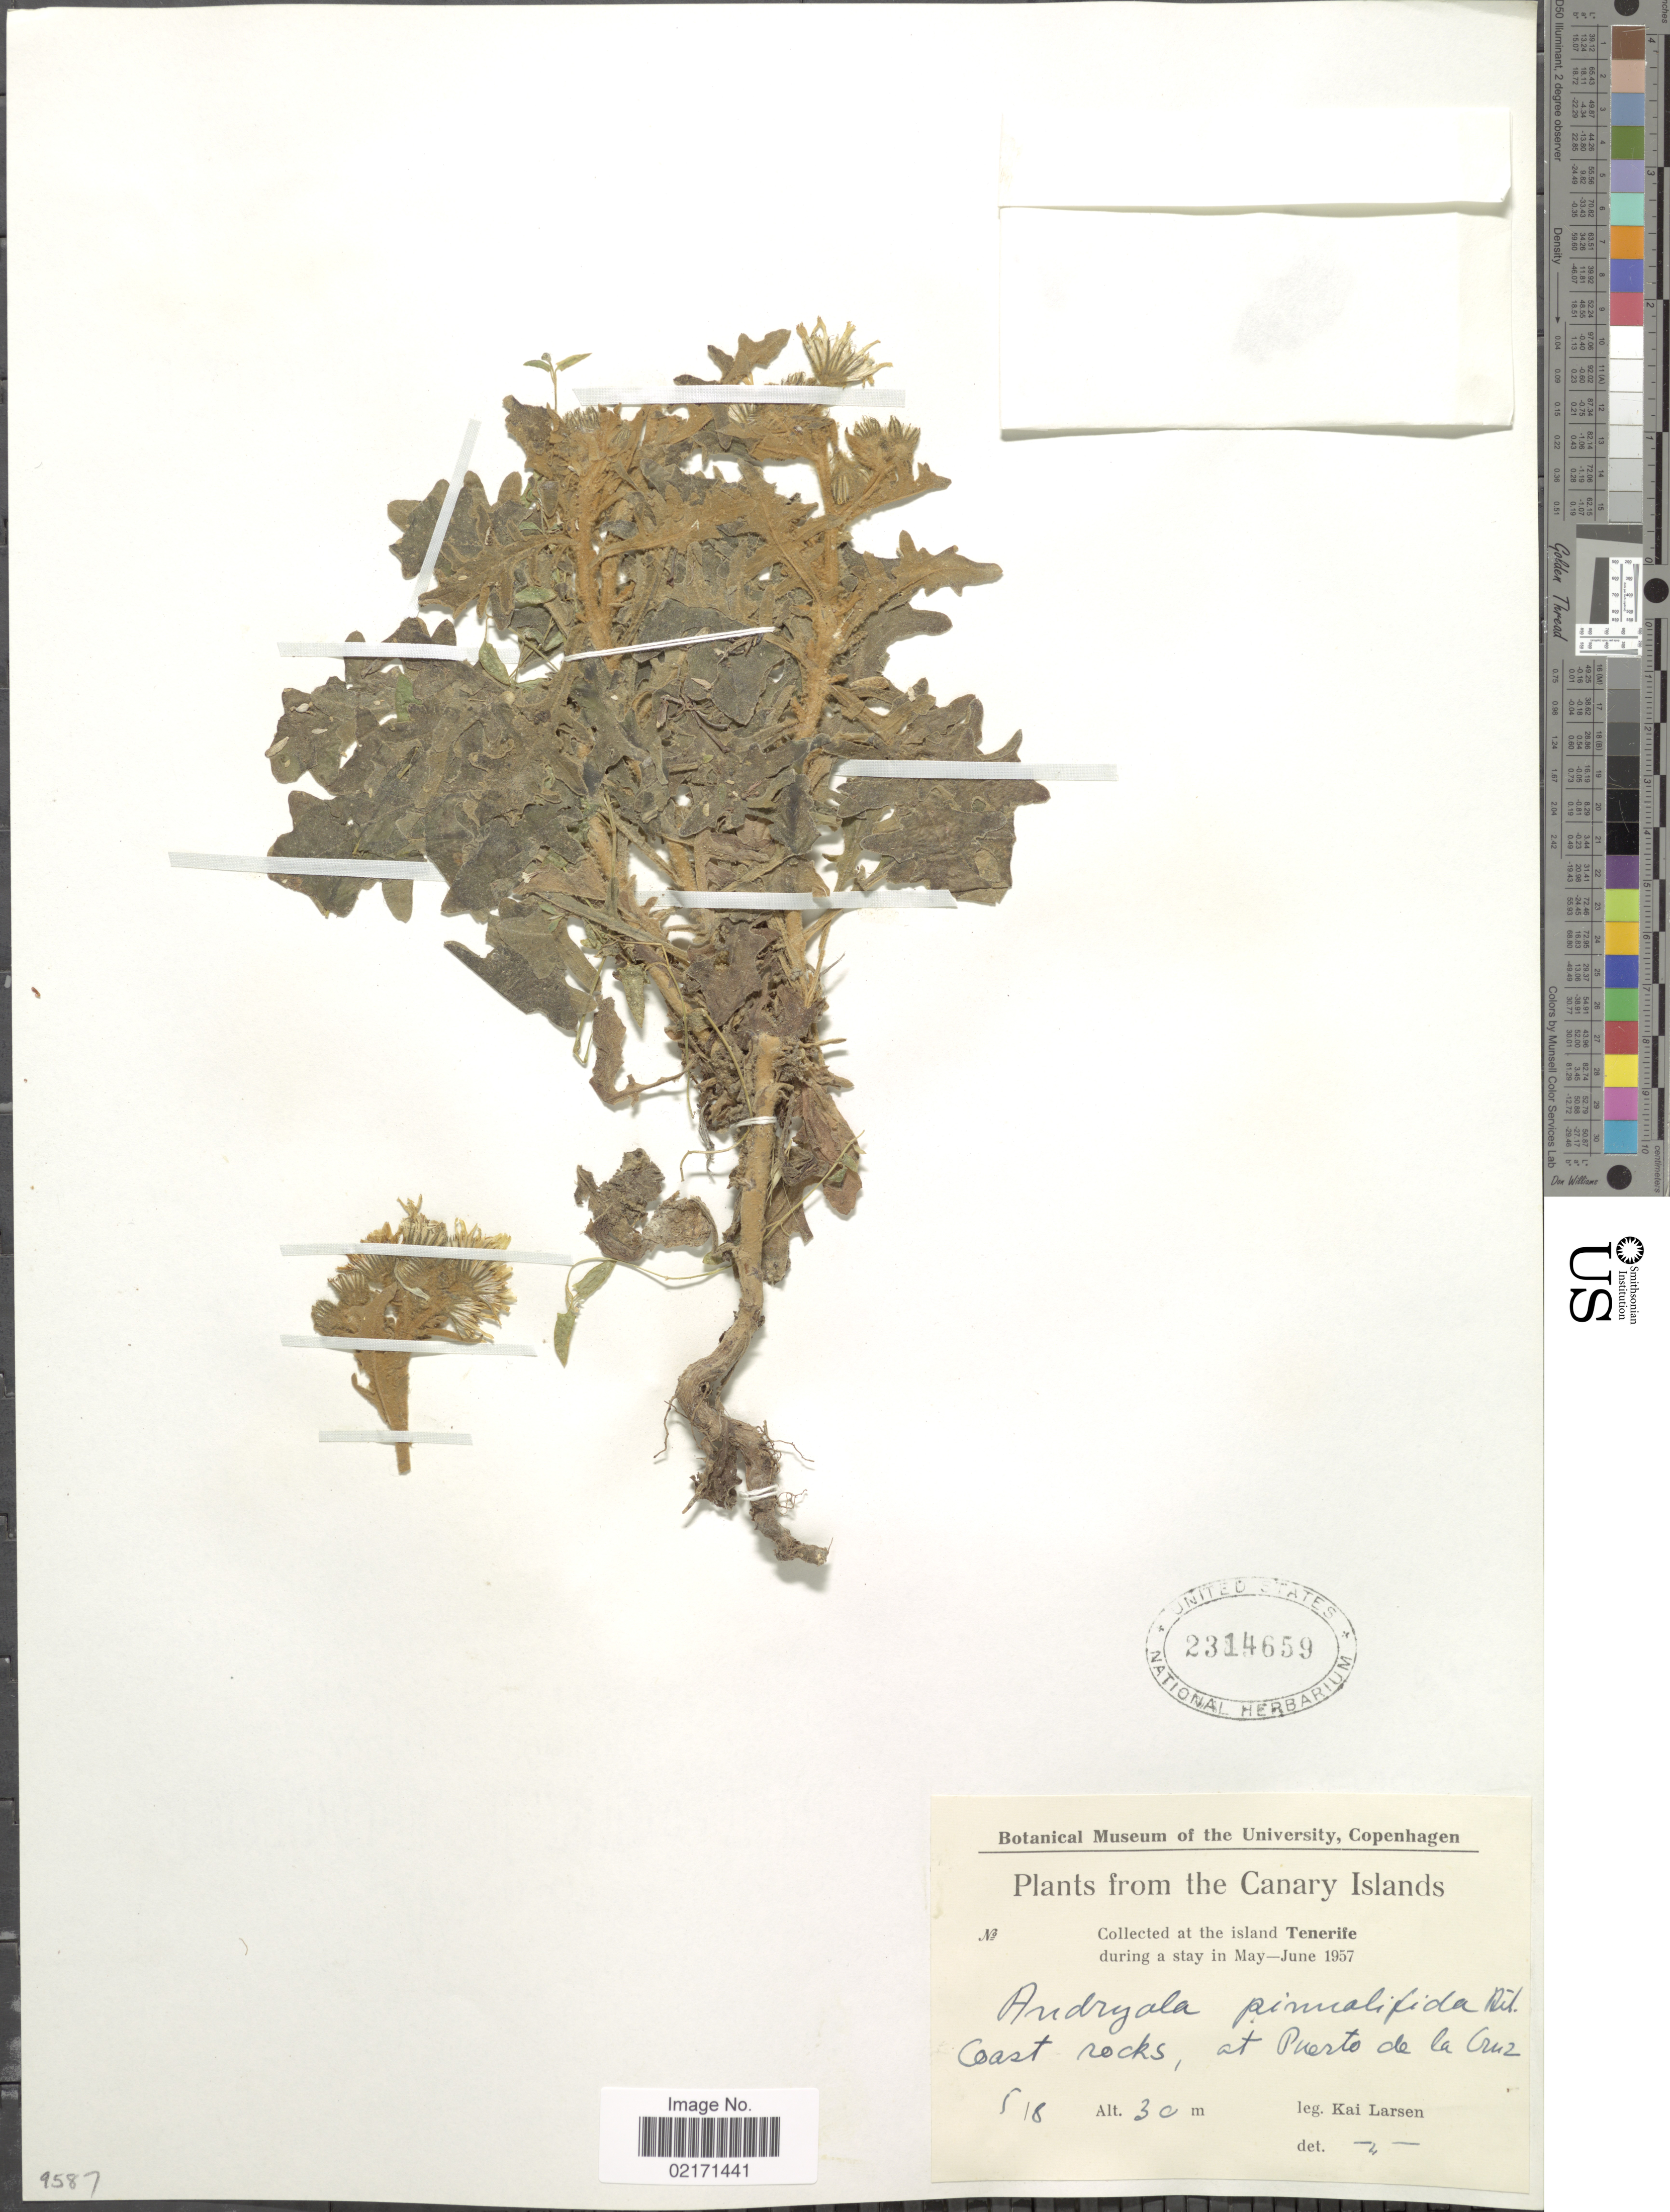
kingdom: Plantae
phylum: Tracheophyta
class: Magnoliopsida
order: Asterales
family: Asteraceae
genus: Andryala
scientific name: Andryala pinnatifida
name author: Aiton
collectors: K. Larsen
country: Spain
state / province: Canarias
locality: Canary Island, Tenerife, Puerto de la Cruz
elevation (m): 30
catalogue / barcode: US 2314659